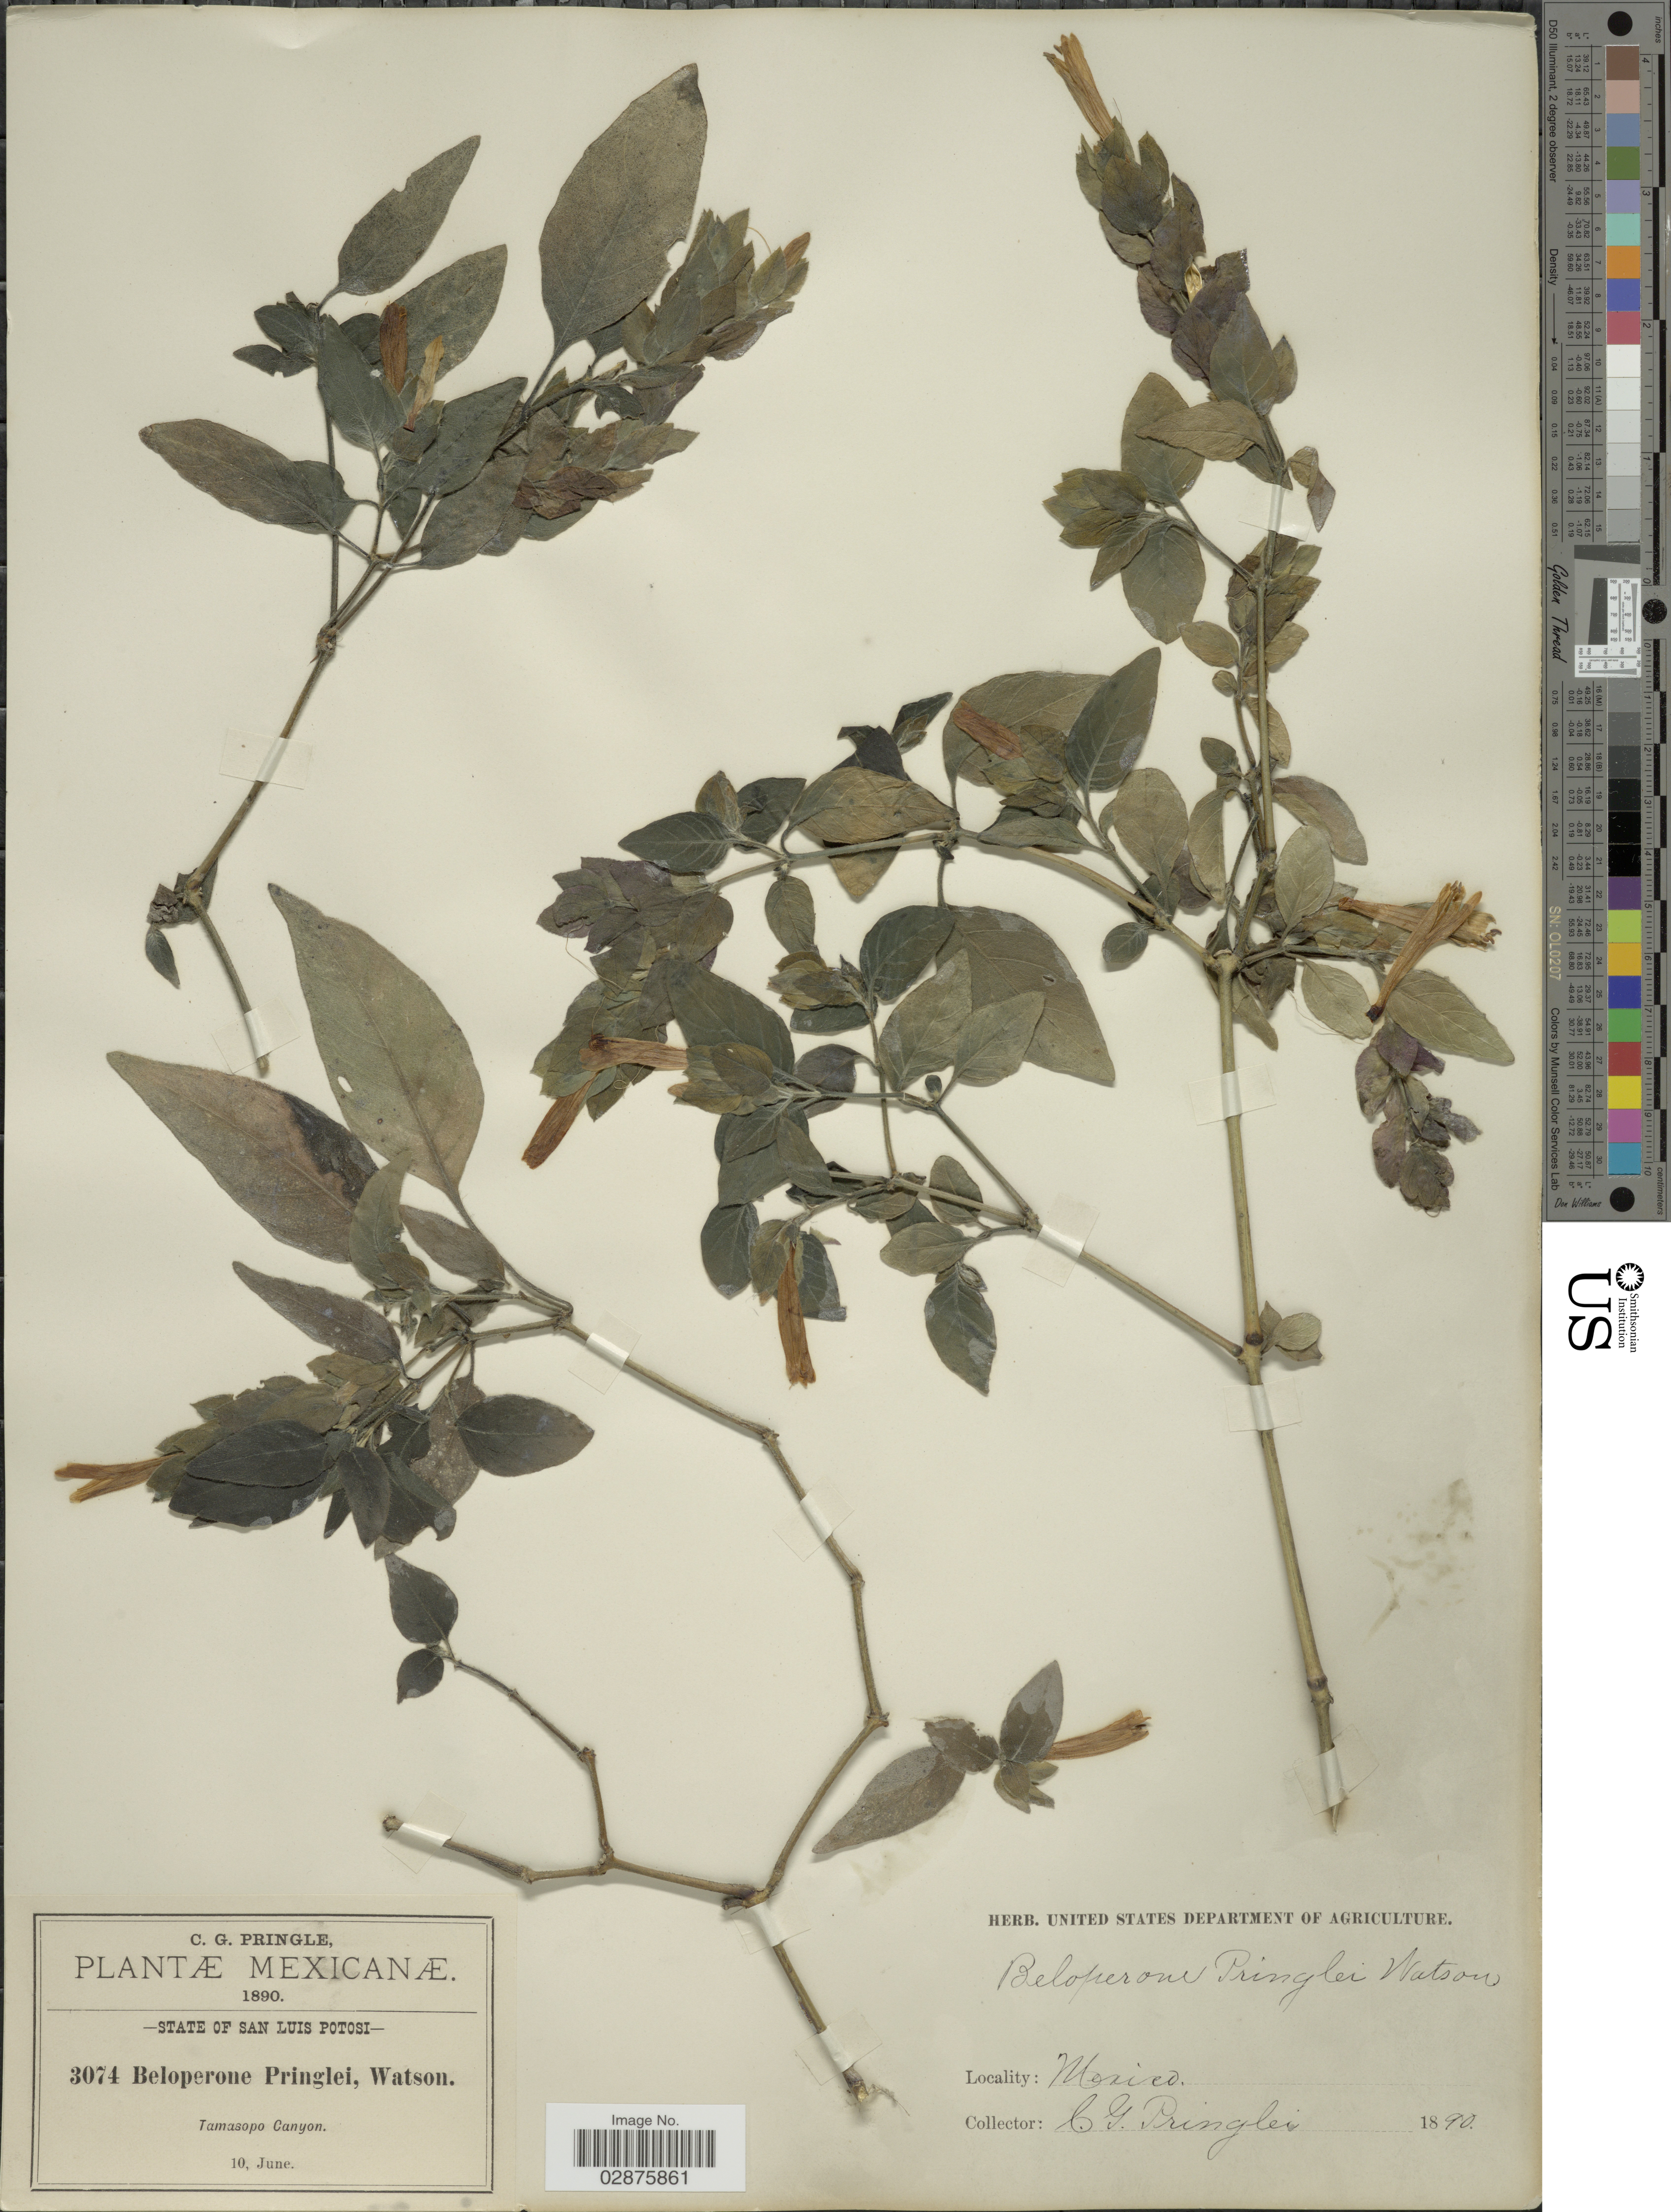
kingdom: Plantae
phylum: Tracheophyta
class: Magnoliopsida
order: Lamiales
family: Acanthaceae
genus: Justicia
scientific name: Justicia brandegeana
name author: Wassh. & L.B. Sm.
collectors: C. G. Pringle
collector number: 3074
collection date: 1890-06-10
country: Mexico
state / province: San Luis Potosí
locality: Tamasopo Canyon.